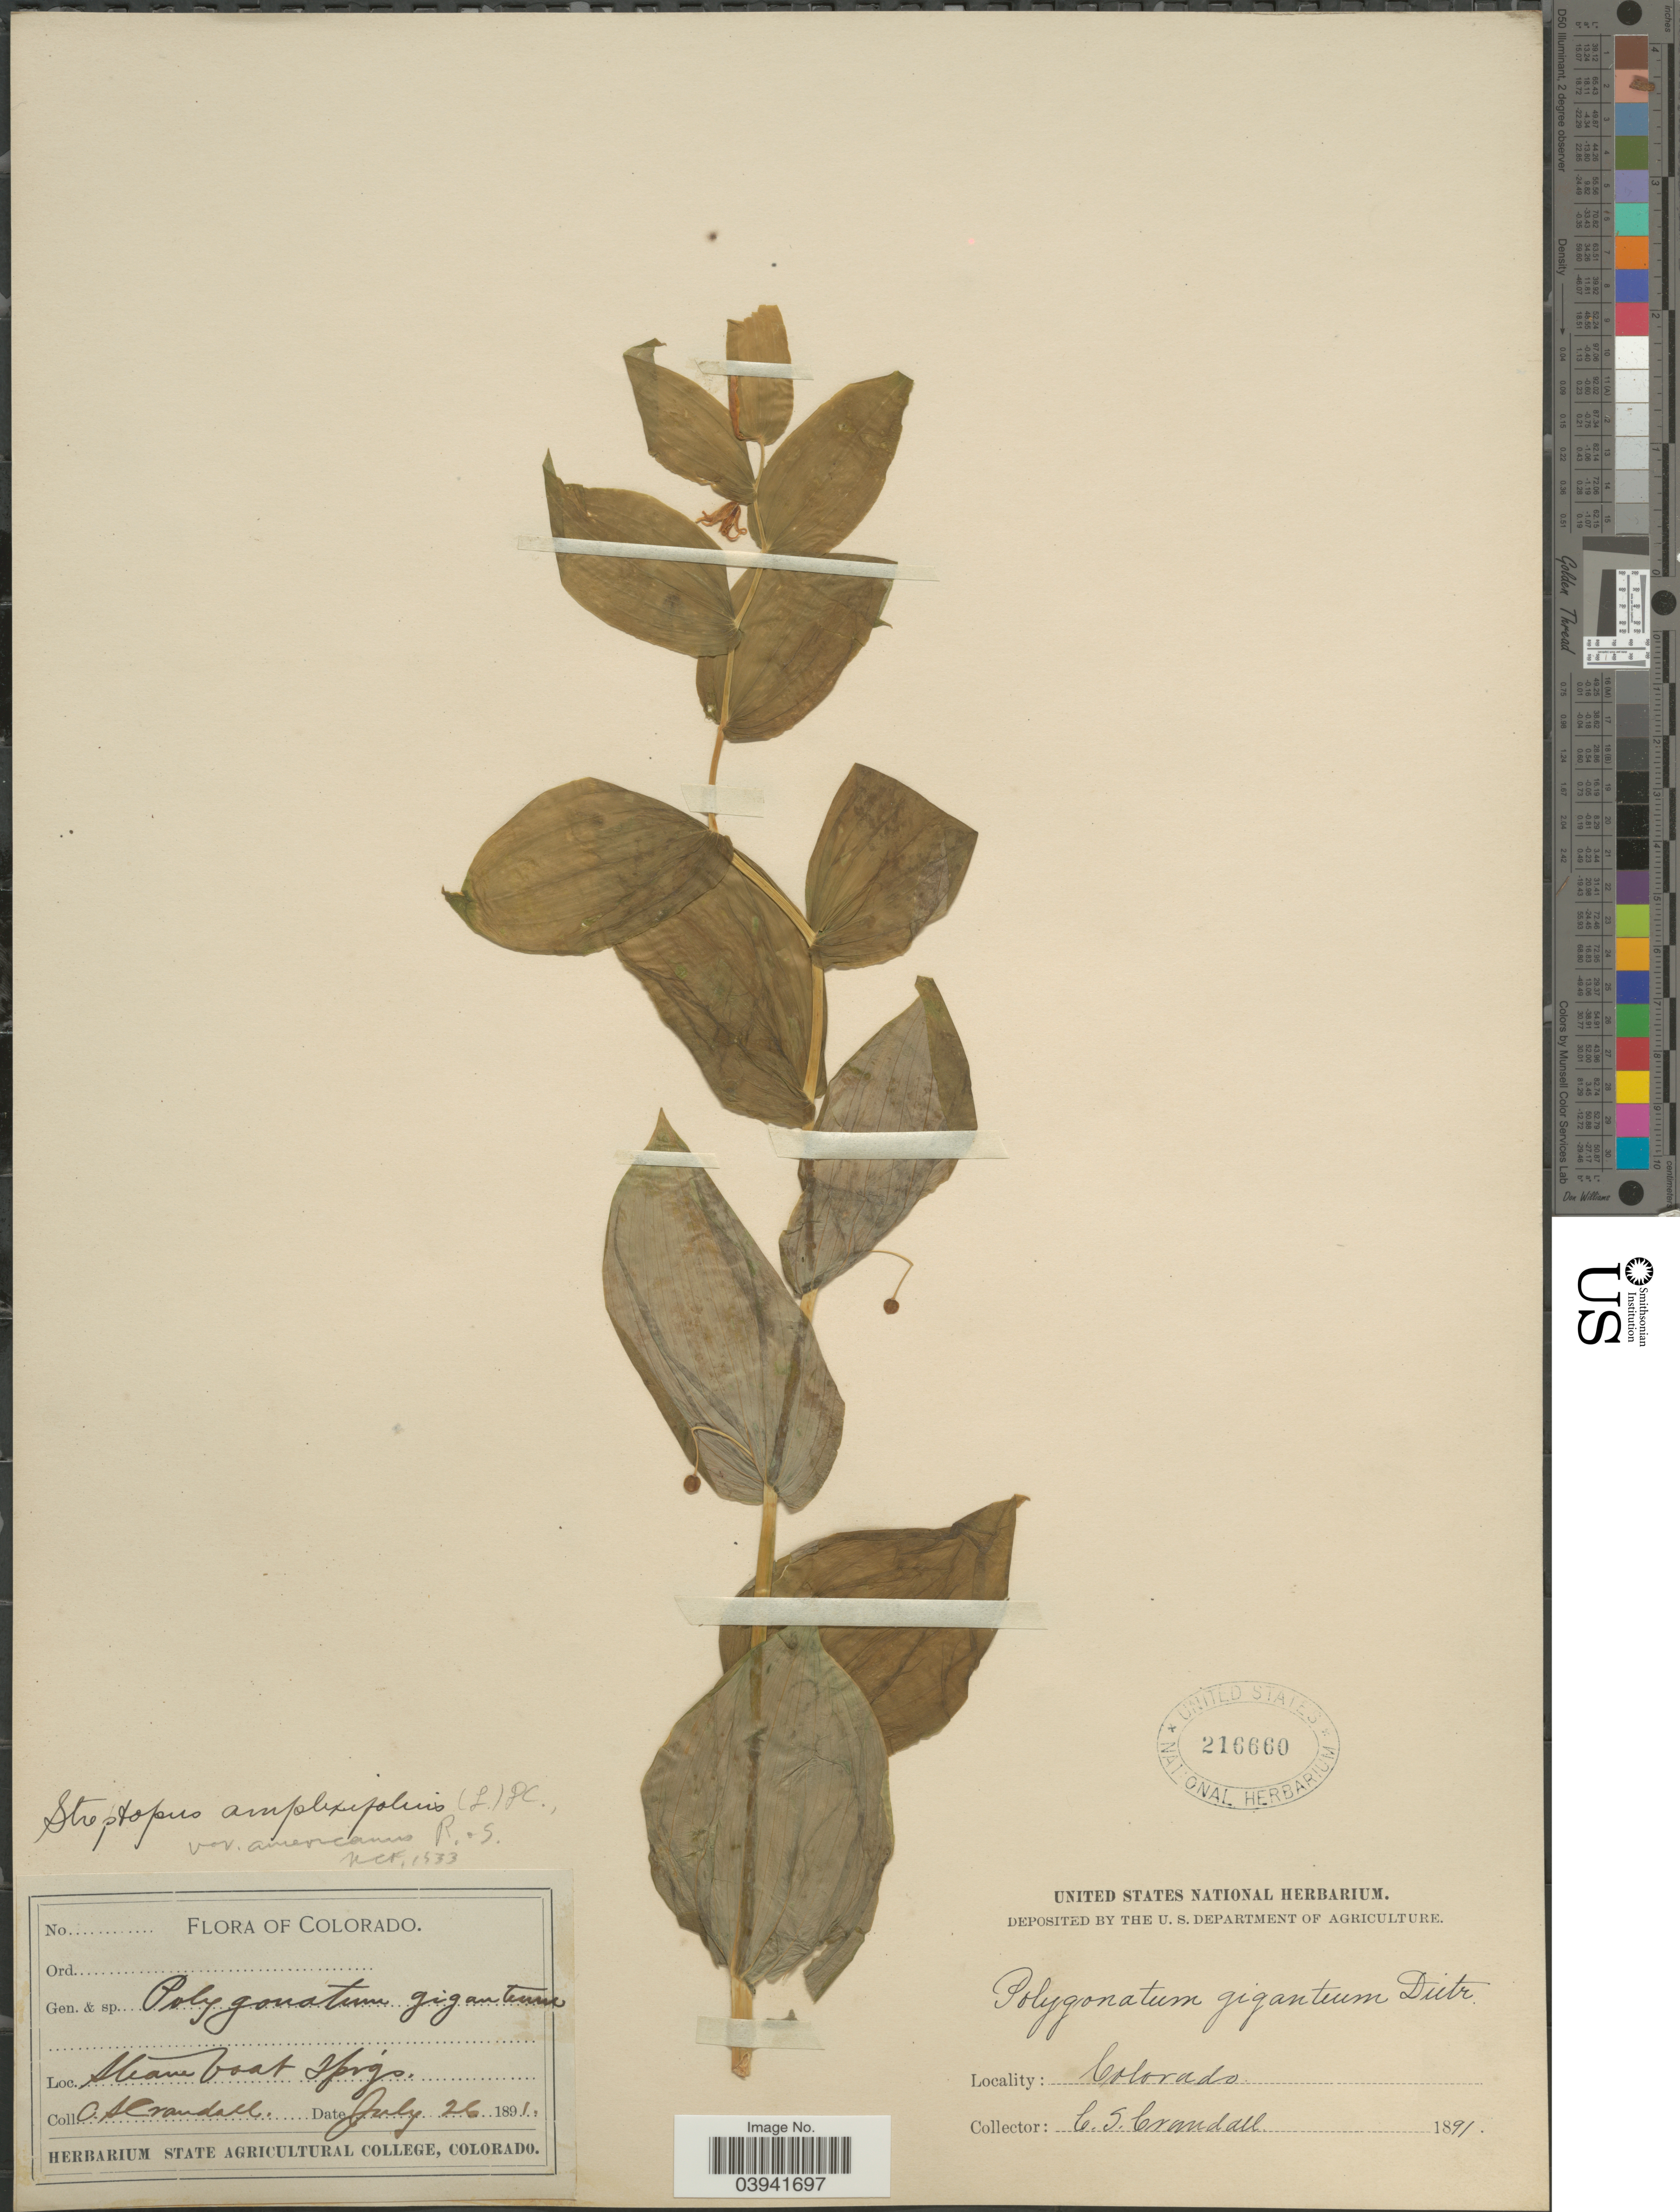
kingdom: Plantae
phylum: Tracheophyta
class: Liliopsida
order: Liliales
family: Liliaceae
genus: Streptopus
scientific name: Streptopus amplexifolius var. americanus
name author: Schult. & Schult. f.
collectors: C. Crandall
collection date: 1891-07-26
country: United States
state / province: Colorado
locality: Steam boat sprgs.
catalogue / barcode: US 216660